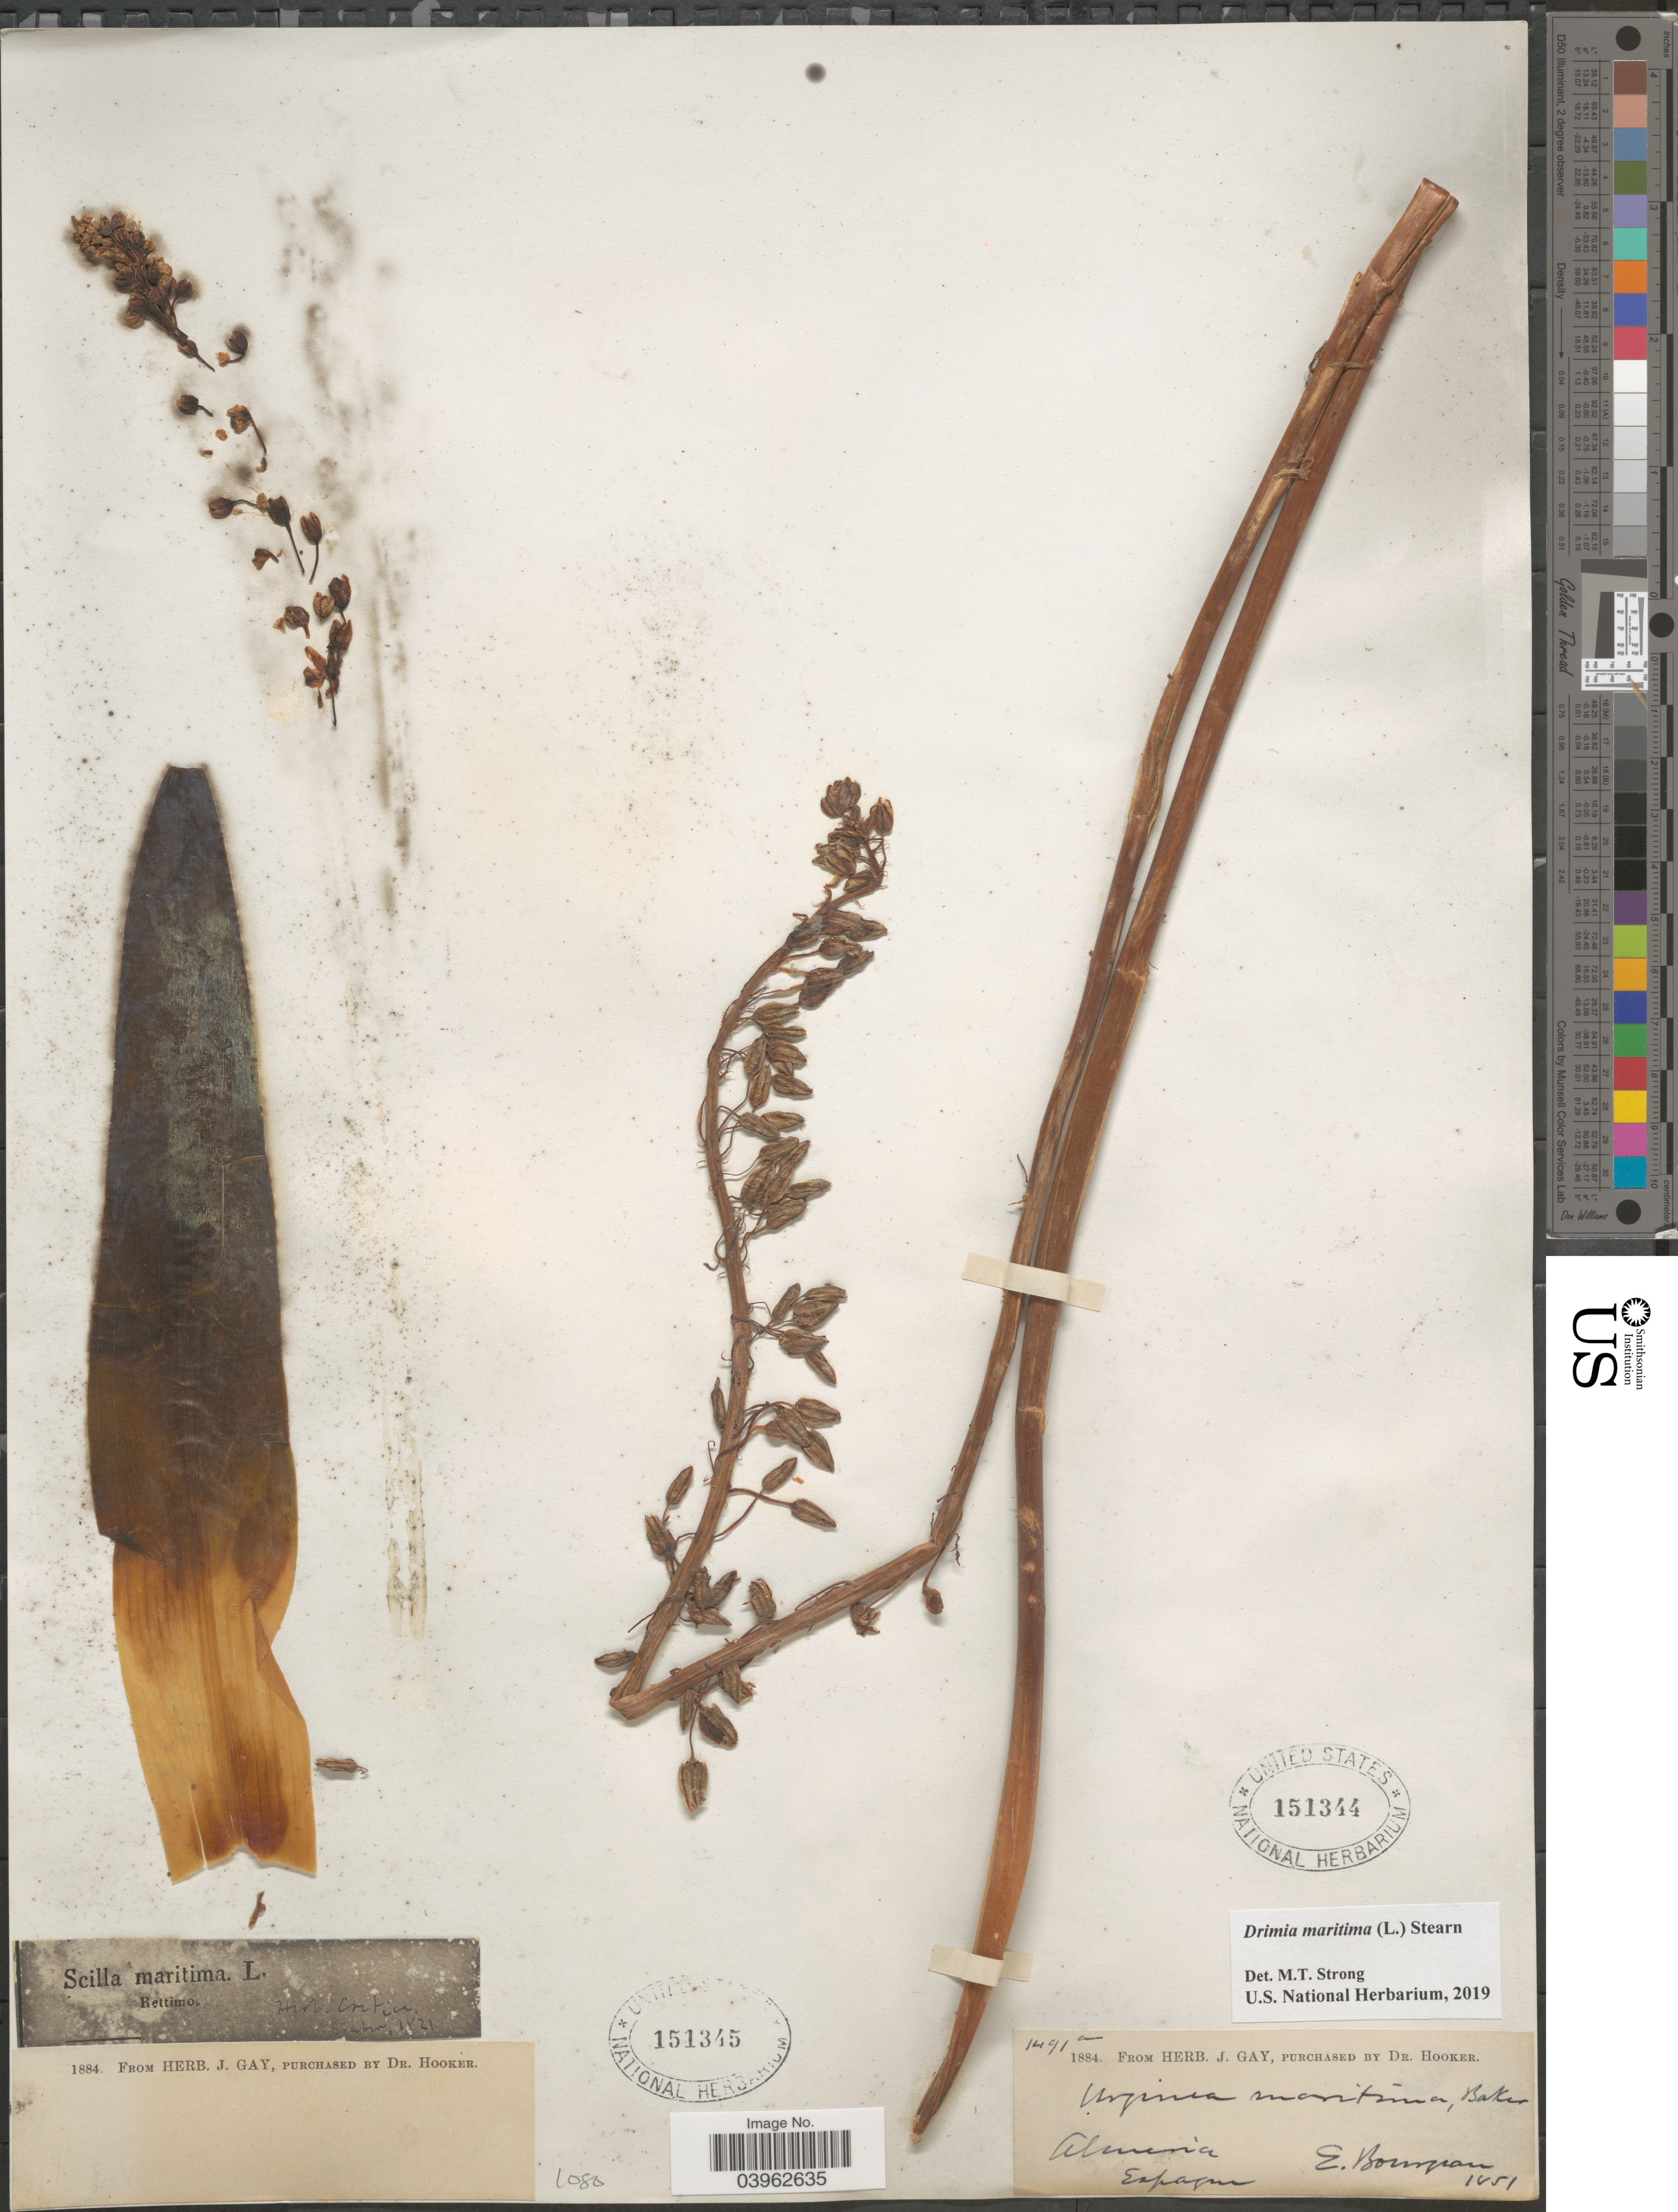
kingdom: Plantae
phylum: Tracheophyta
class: Liliopsida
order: Asparagales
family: Asparagaceae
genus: Drimia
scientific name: Drimia maritima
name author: (L.) Stearn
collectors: E. Bougeau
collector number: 1491a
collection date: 1851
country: Spain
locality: Almeria.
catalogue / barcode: US 151344